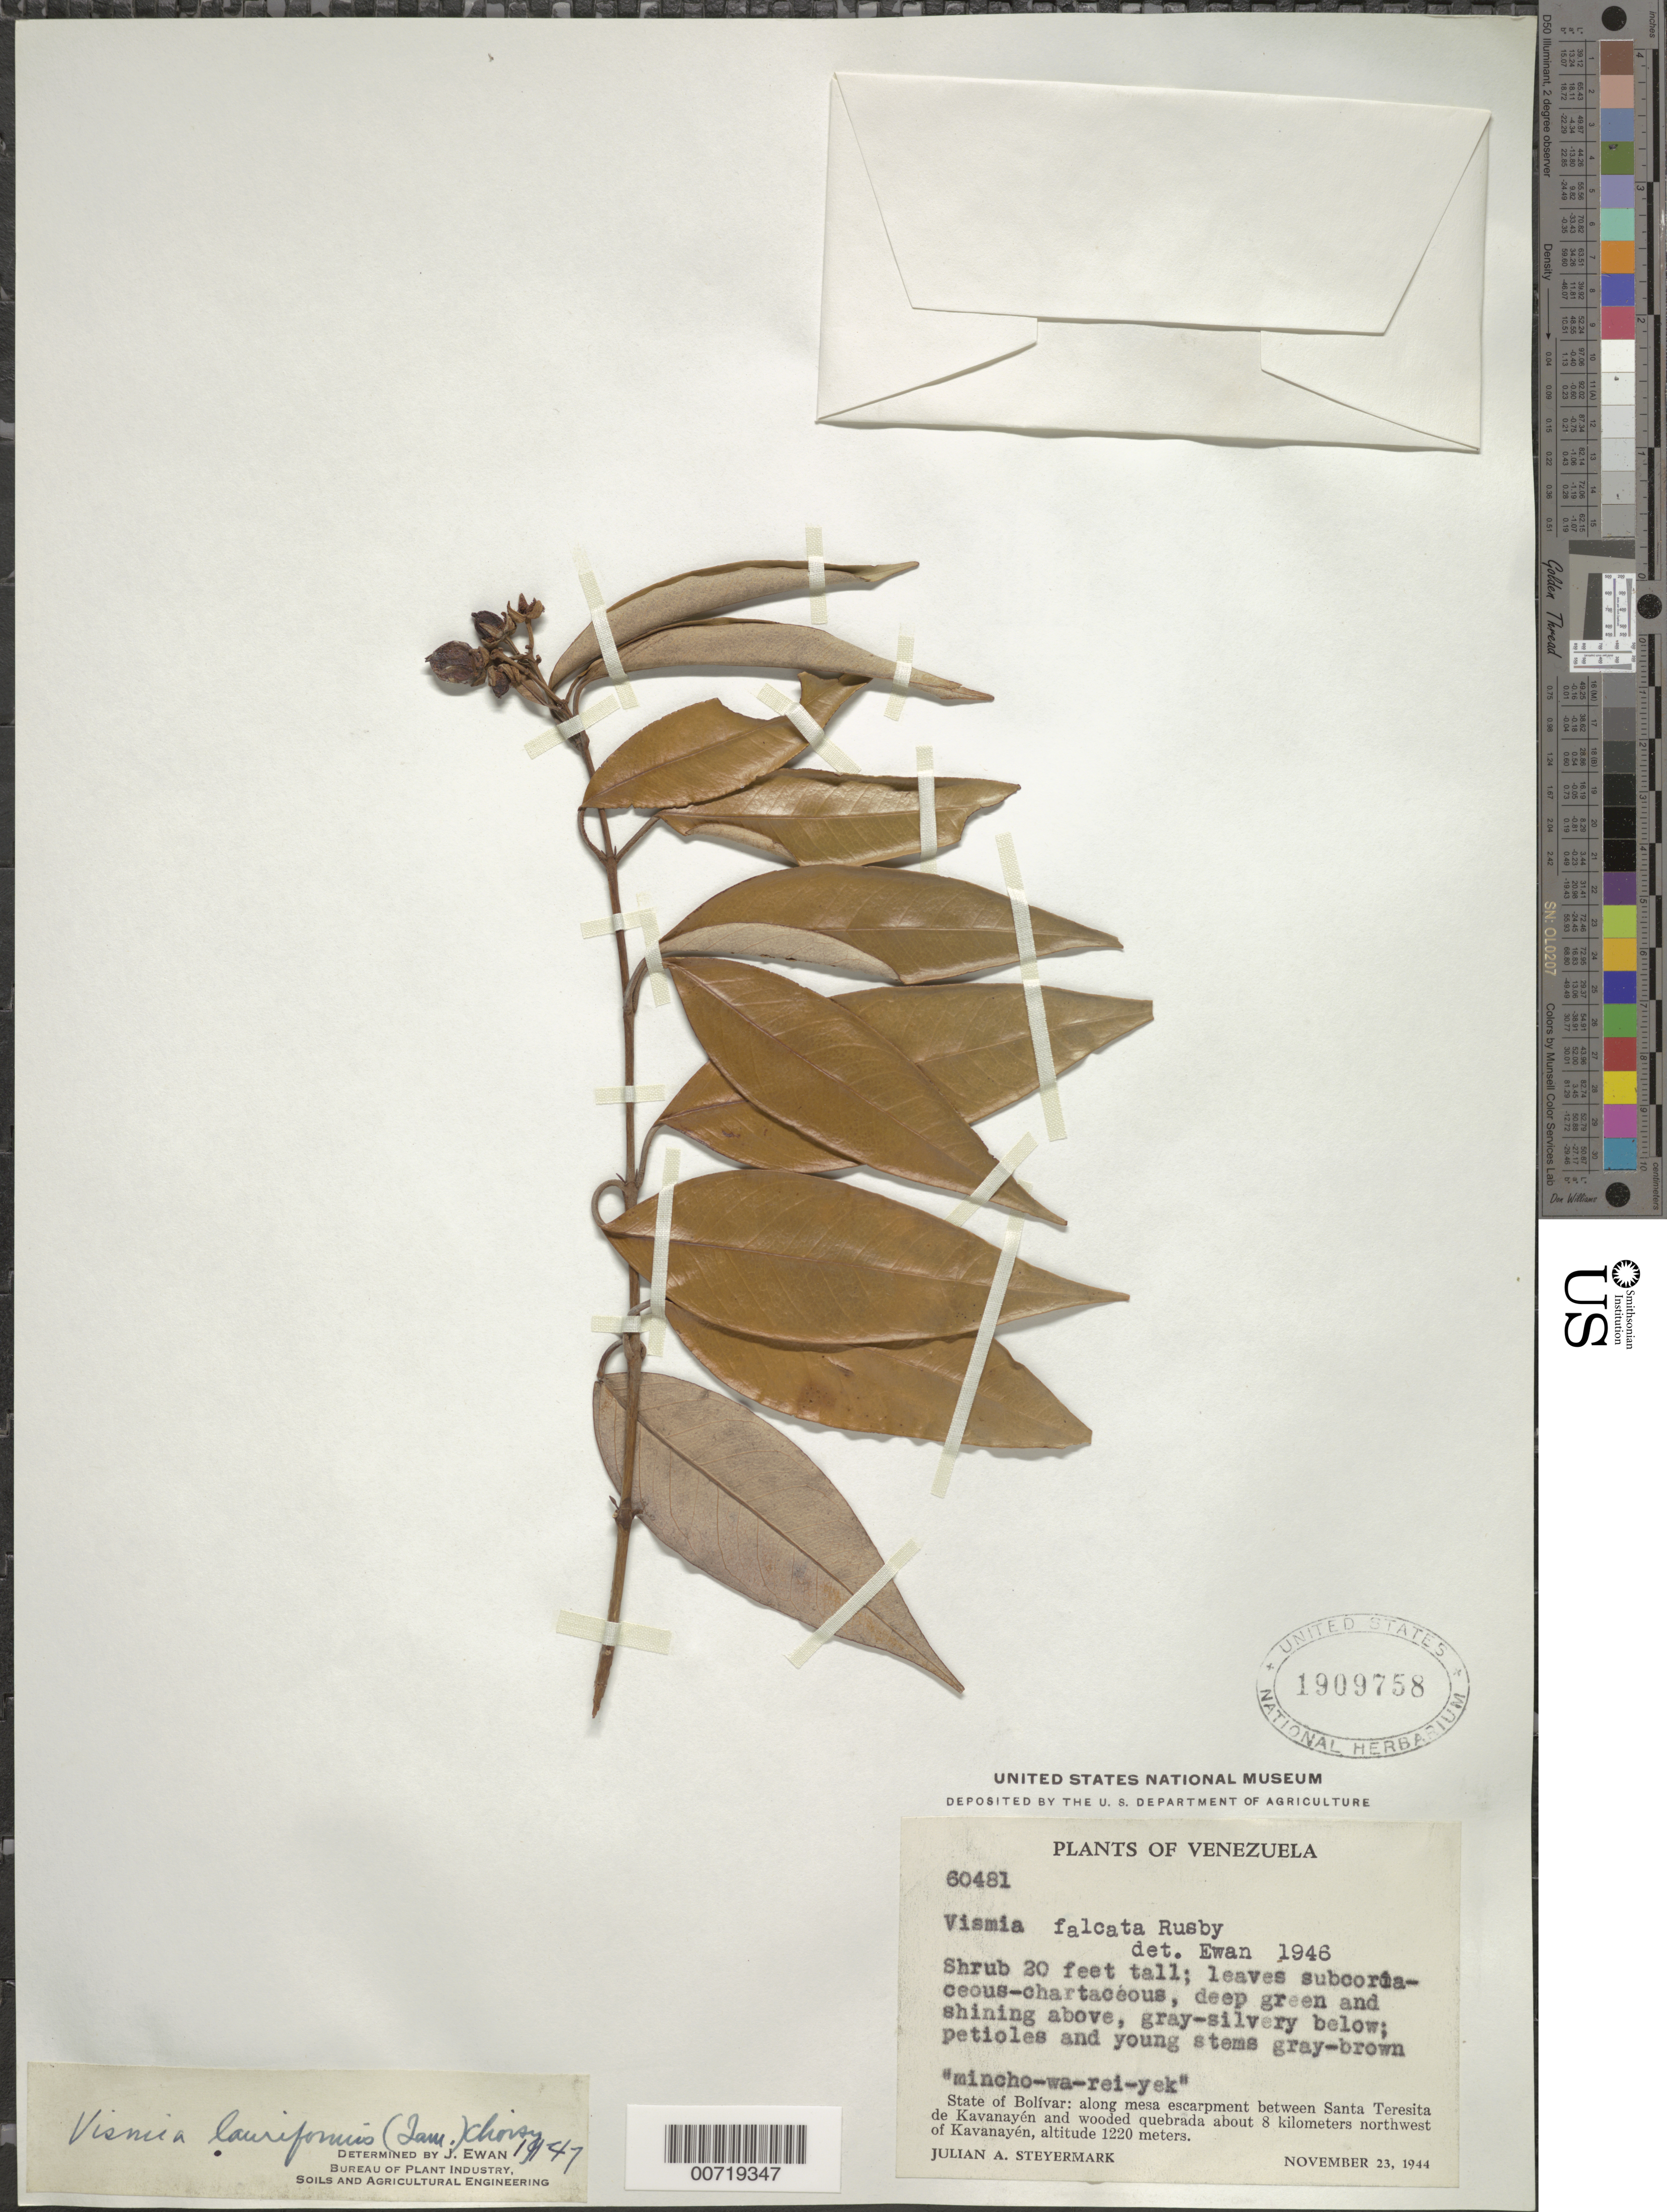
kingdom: Plantae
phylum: Tracheophyta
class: Magnoliopsida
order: Malpighiales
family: Hypericaceae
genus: Vismia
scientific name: Vismia guianensis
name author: (Aubl.) Pers.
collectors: J. Steyermark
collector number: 60481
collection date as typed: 23-Nov-44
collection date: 1944-11-23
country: Venezuela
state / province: Bolívar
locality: Santa Teresita de Kavanayen to 8 km NW of Kavanayén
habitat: Along mesa escarpment and wooded quebrada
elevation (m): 1220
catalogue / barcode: US 1909758